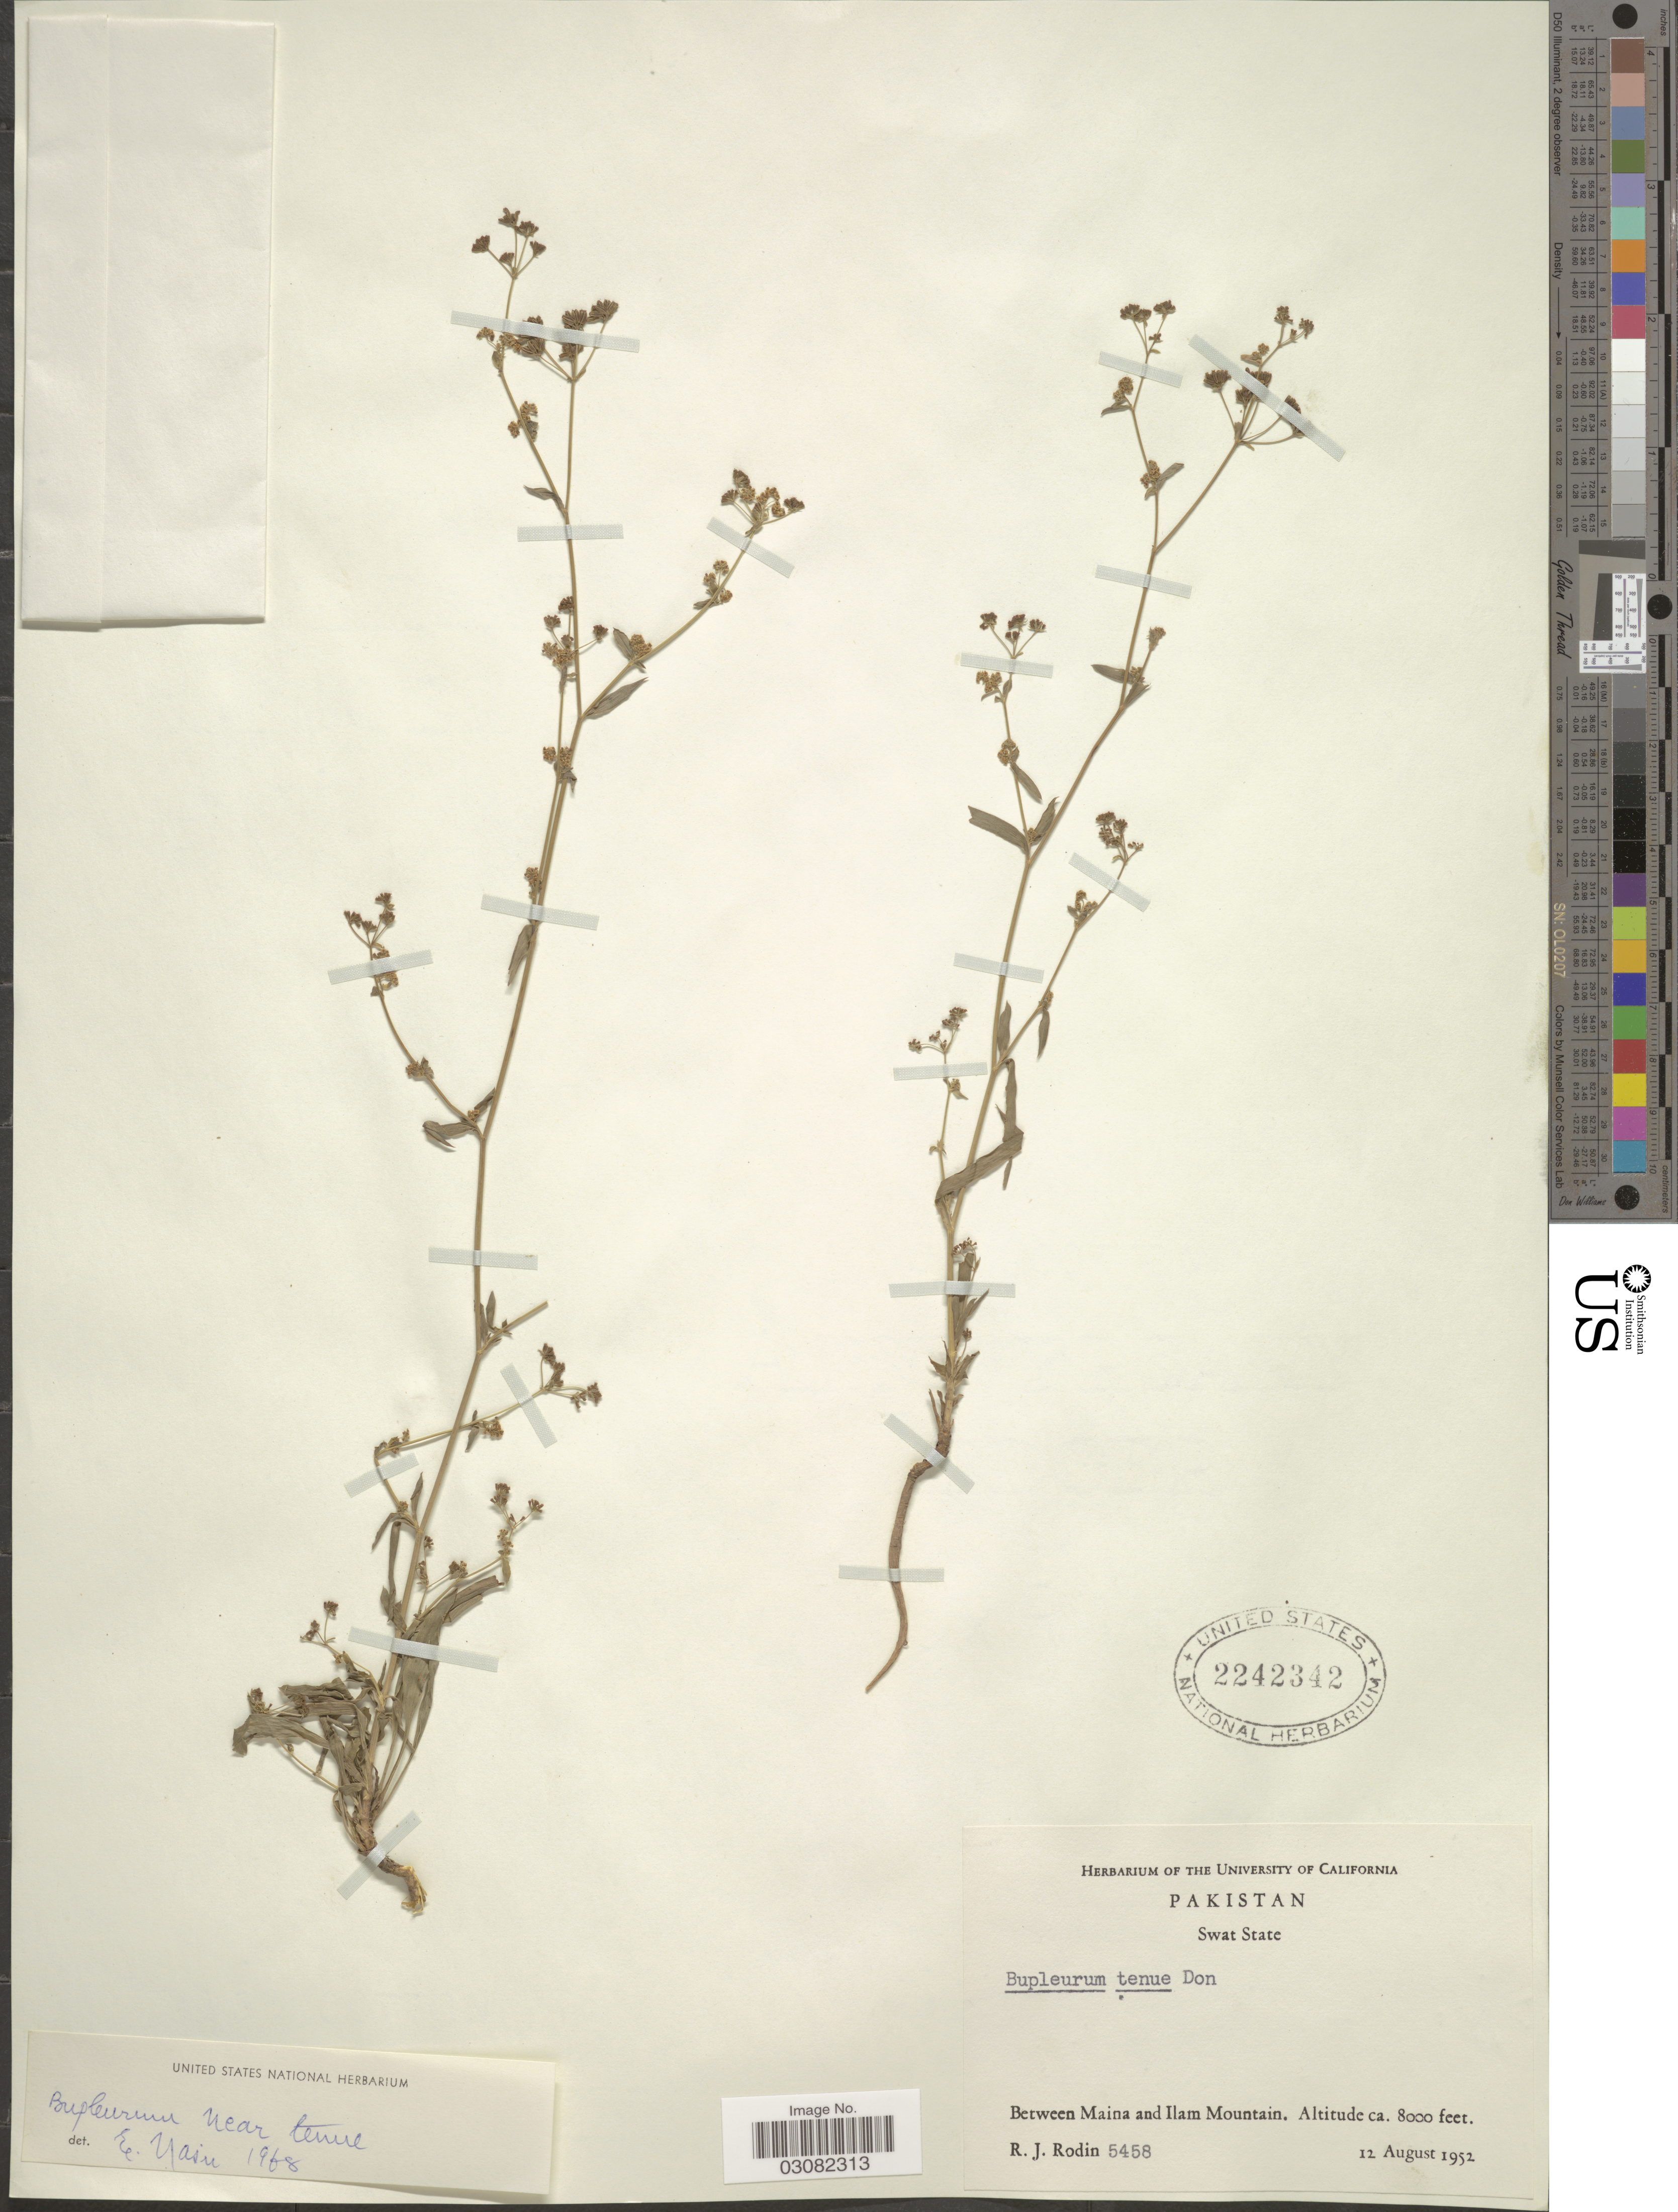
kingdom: Plantae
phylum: Tracheophyta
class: Magnoliopsida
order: Apiales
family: Apiaceae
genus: Bupleurum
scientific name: Bupleurum tenue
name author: Buch.-Ham. ex D. Don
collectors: R. J. Rodin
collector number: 5458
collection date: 1952-08-12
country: Pakistan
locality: Swat State. Between Maina and Ilam Mountain.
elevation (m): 2438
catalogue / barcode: US 2242342